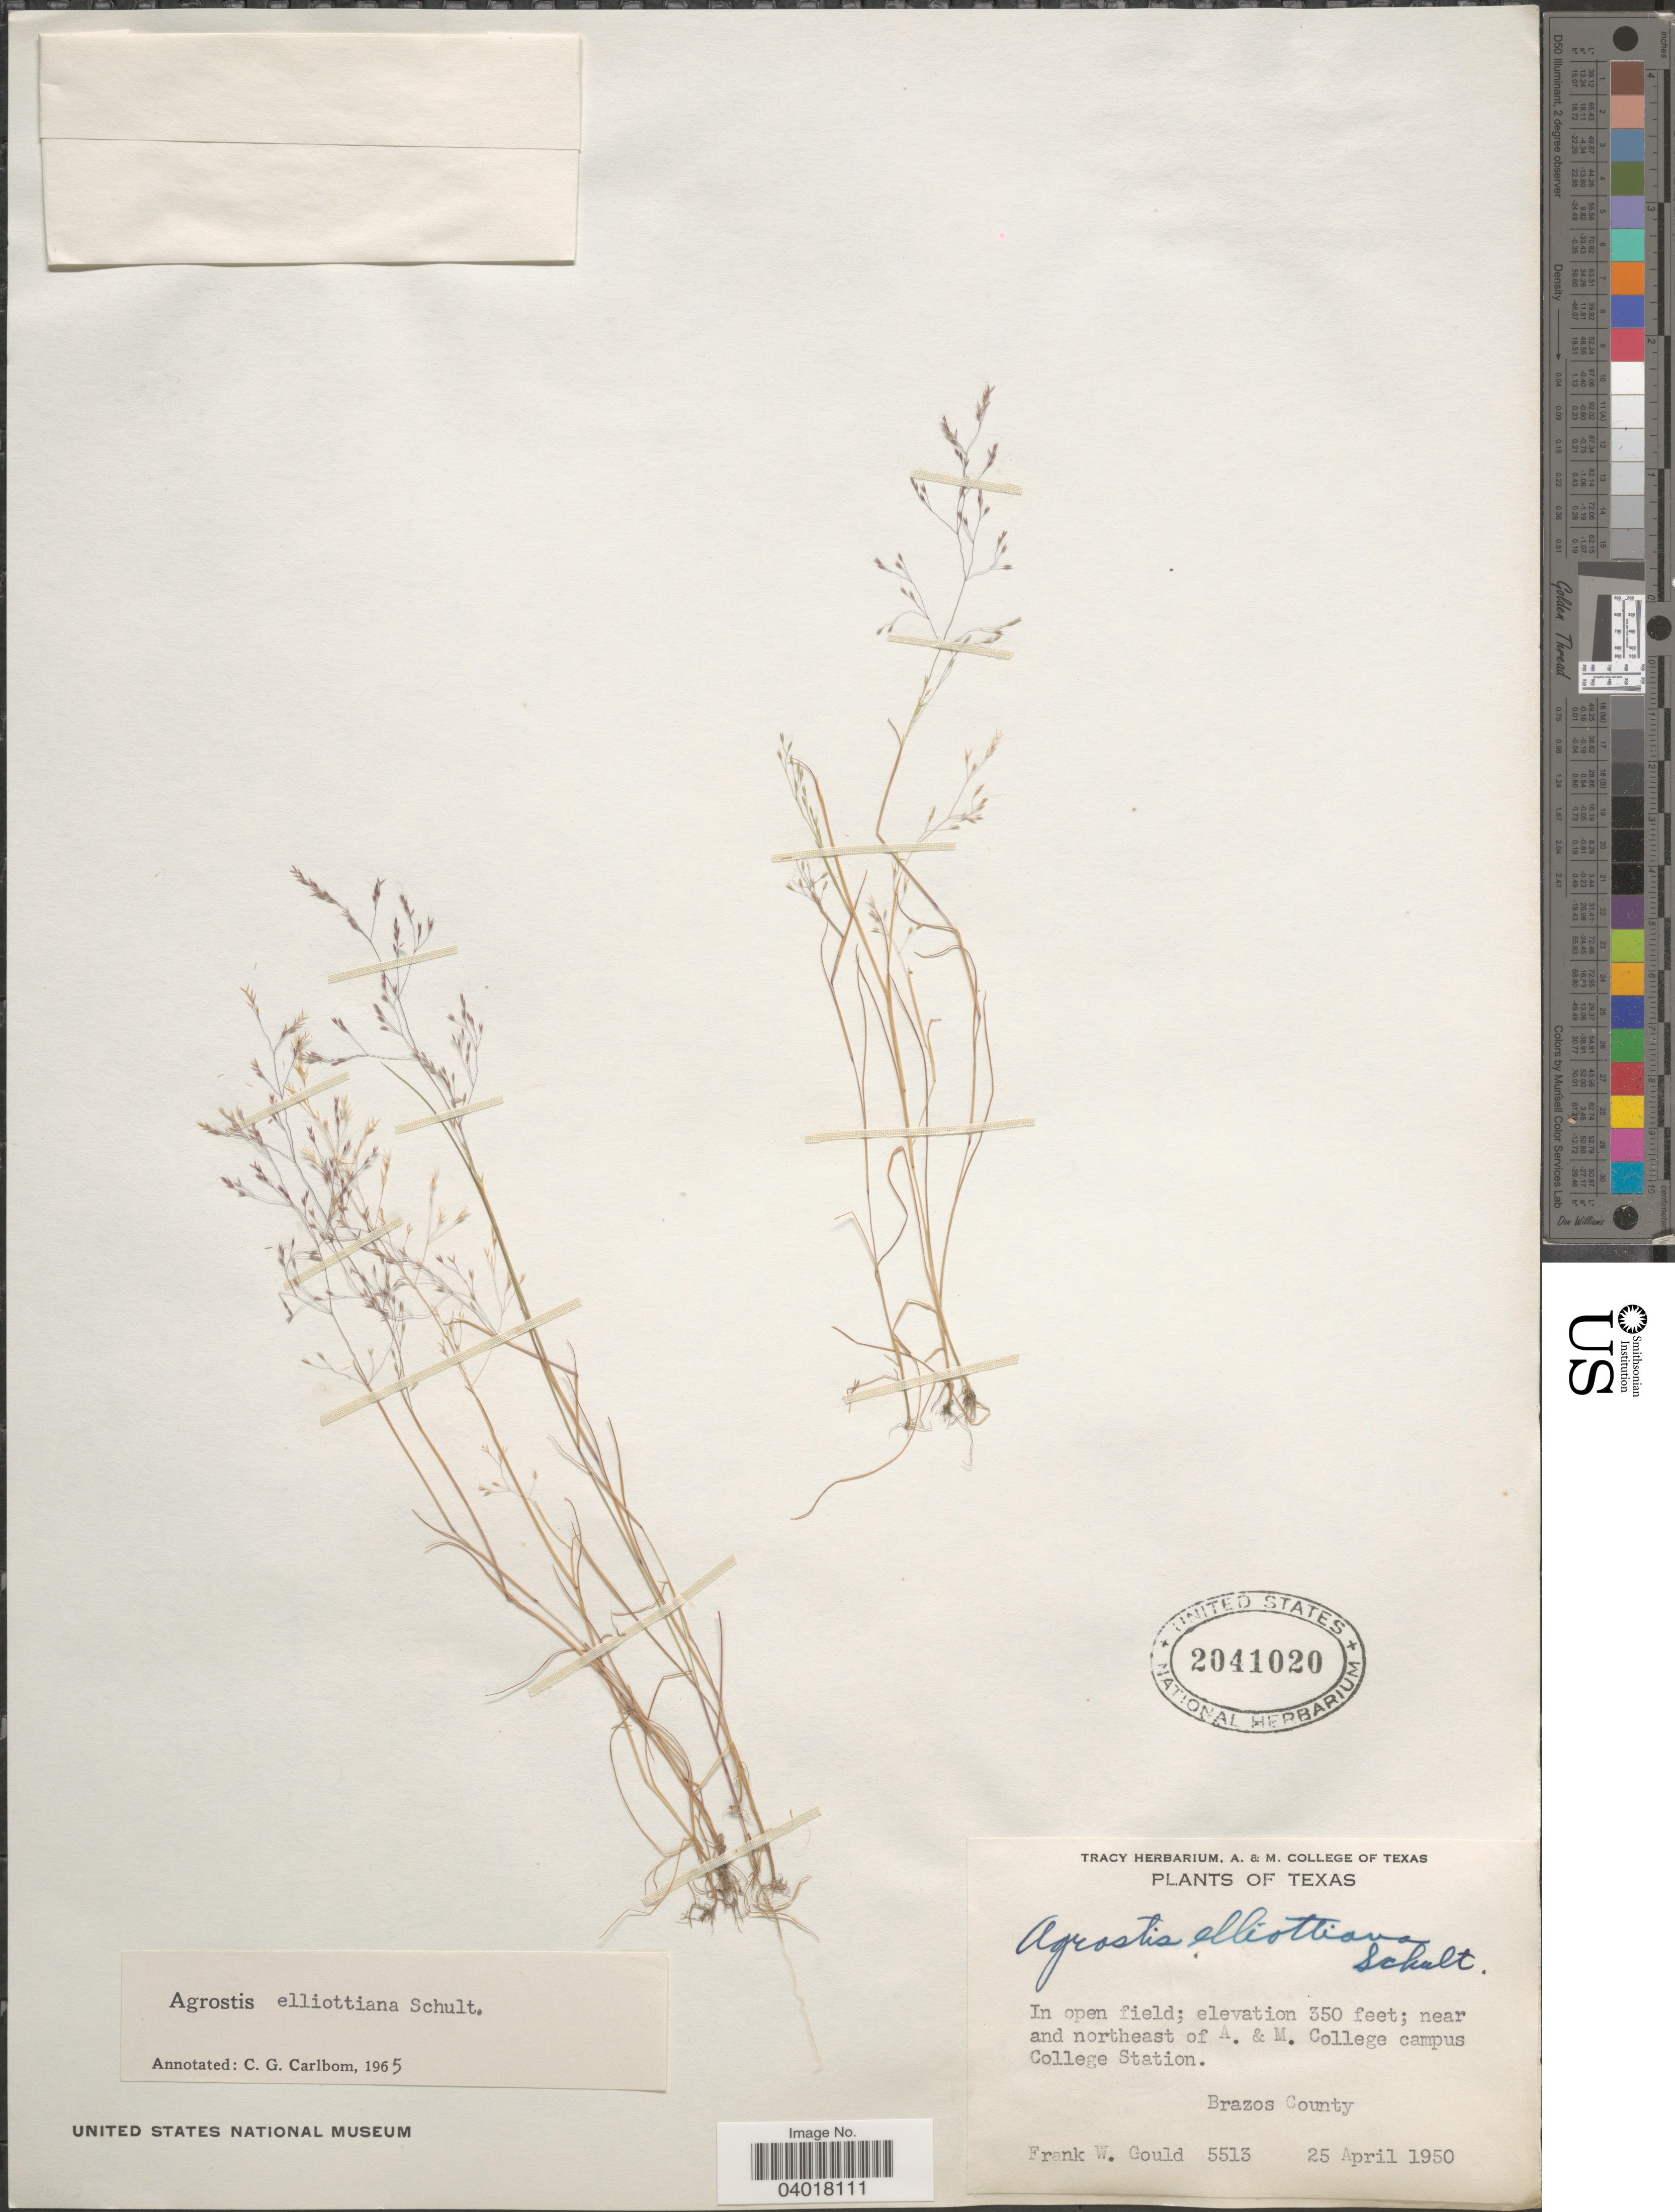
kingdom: Plantae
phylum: Tracheophyta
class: Liliopsida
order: Poales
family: Poaceae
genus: Agrostis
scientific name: Agrostis elliottiana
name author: Schult.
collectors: F. W. Gould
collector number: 5513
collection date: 1950-04-25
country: United States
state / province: Texas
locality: Near and northeast of A. & M. College campus College Station. Brazos County.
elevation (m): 107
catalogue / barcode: US 2041020